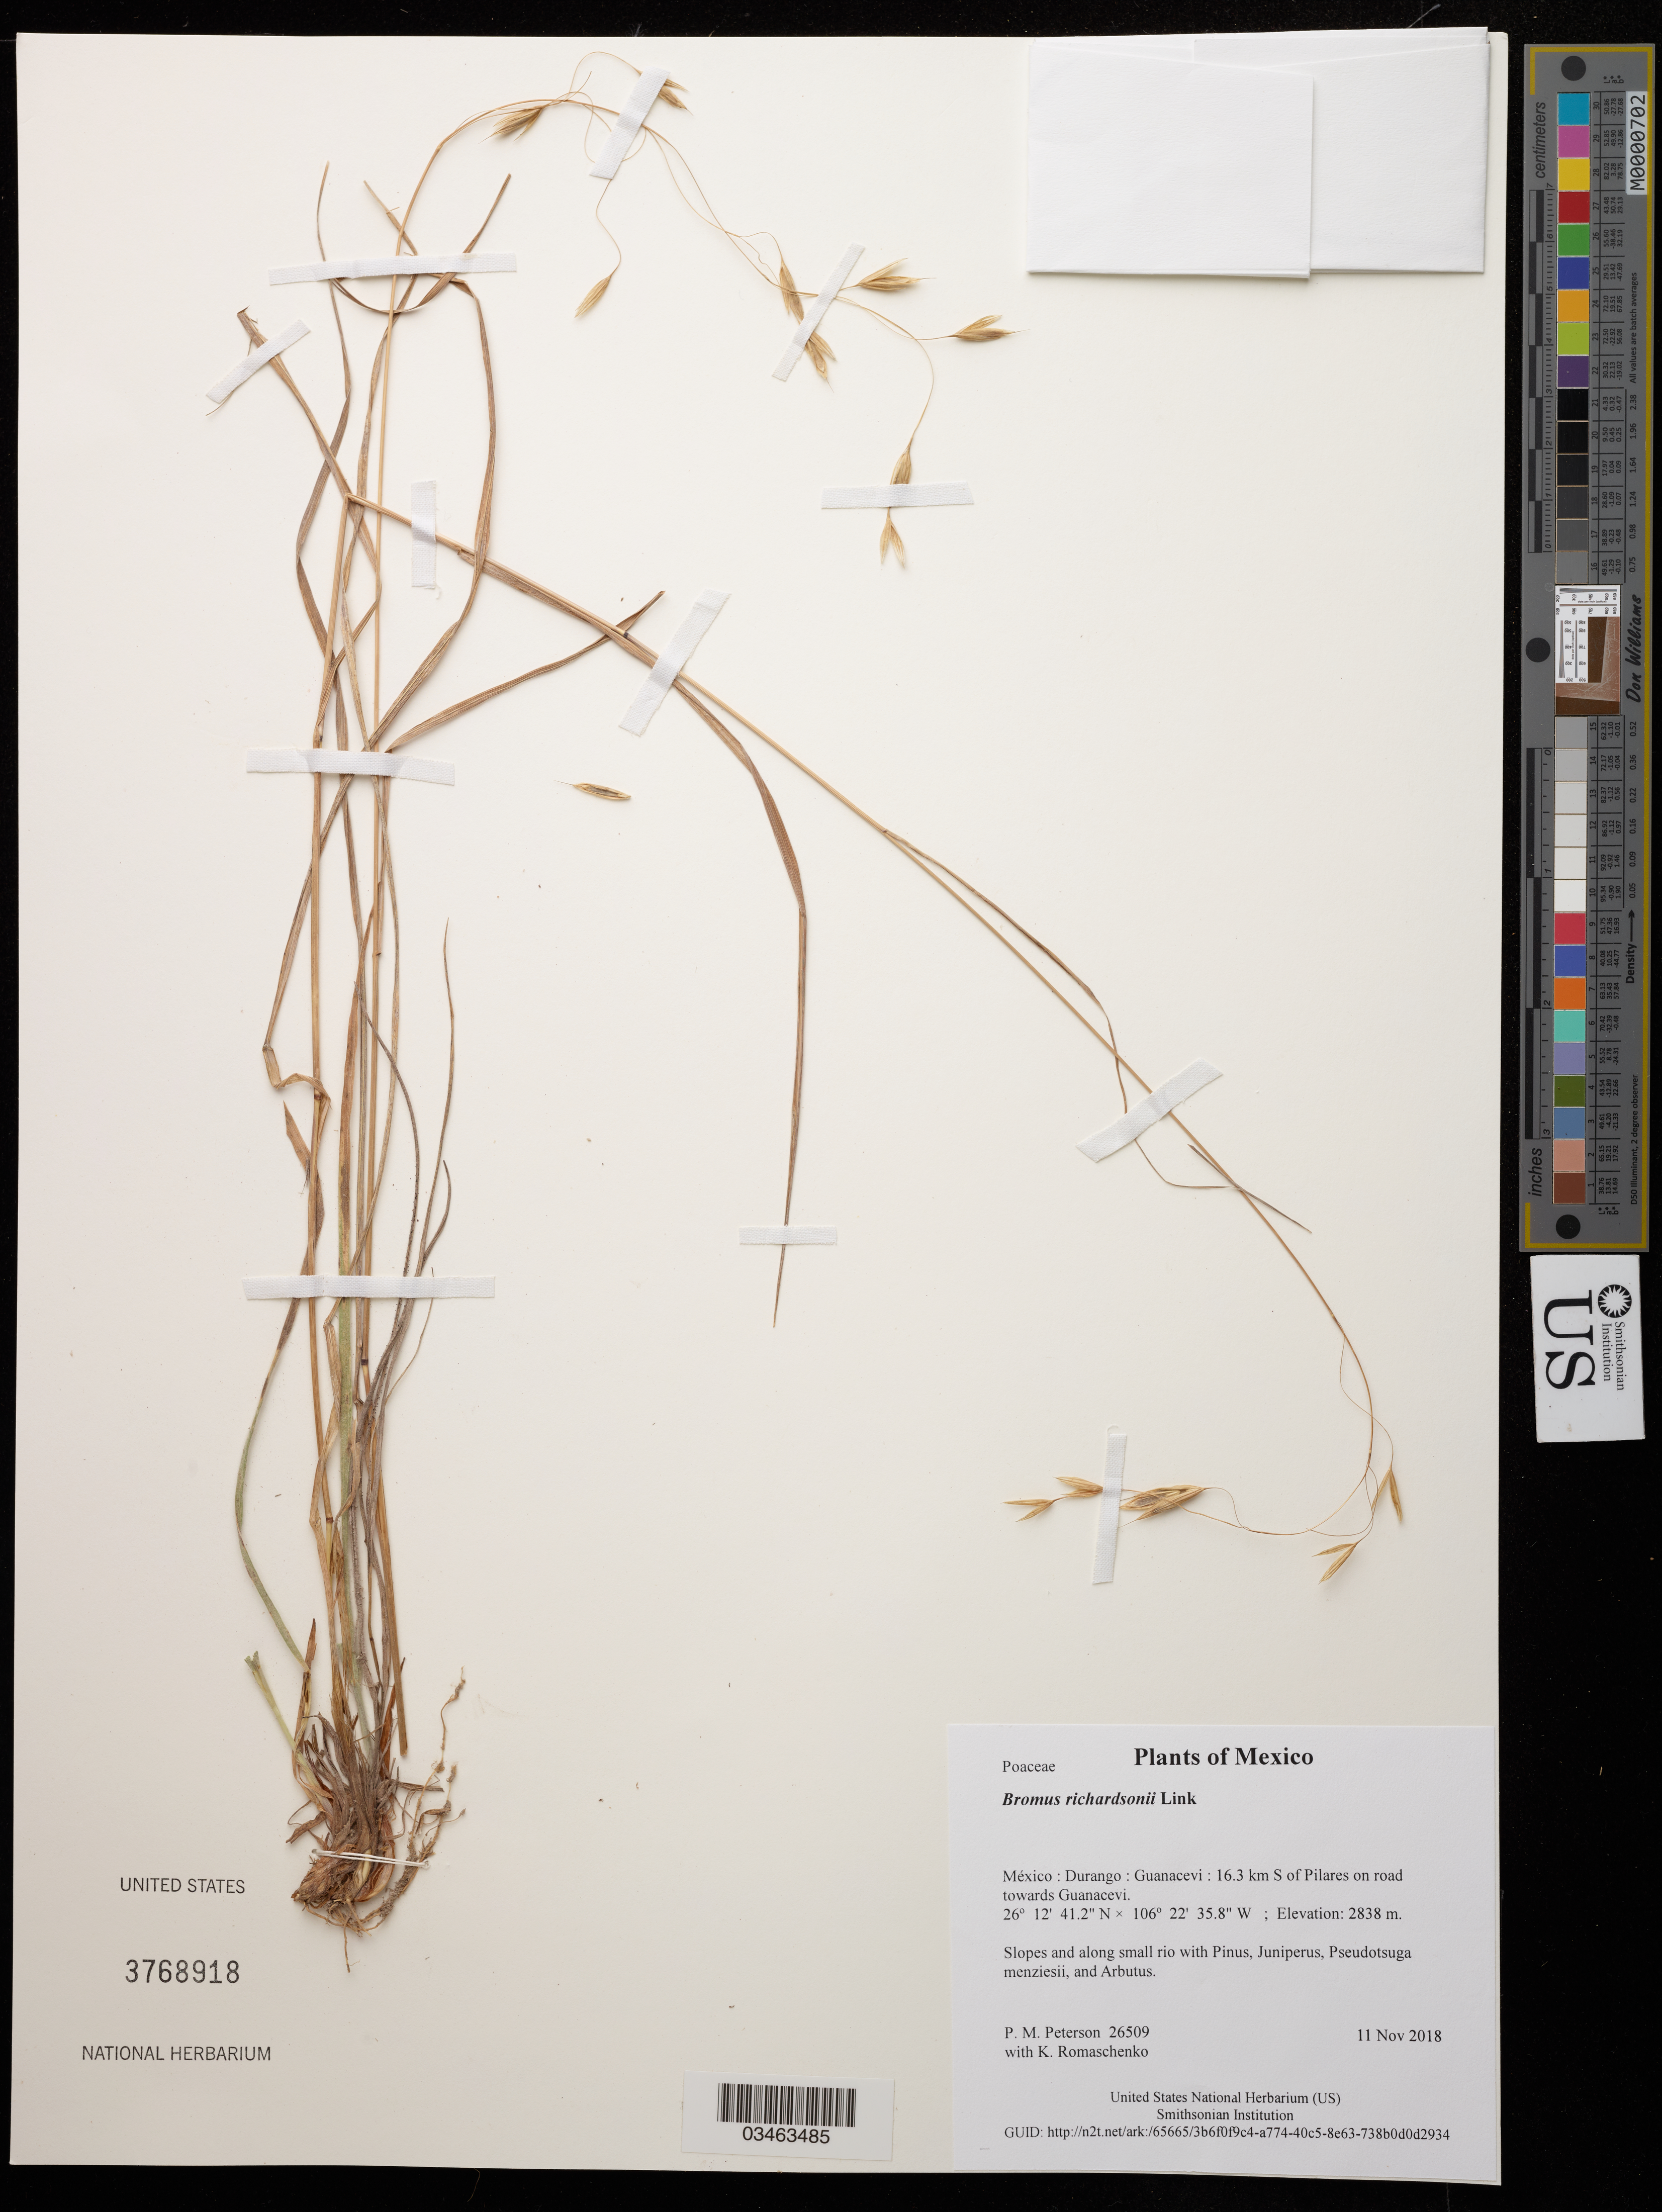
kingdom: Plantae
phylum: Tracheophyta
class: Liliopsida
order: Poales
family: Poaceae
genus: Bromus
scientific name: Bromus richardsonii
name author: Link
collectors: P. M. Peterson & K. Romaschenko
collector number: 26509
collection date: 2018-11-11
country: México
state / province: Durango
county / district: Guanacevi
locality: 16.3 km S of Pilares on road towards Guanacevi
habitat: Slopes and along small rio with Pinus, Juniperus, Pseudotsuga menziesii, and Arbutus.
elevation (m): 2838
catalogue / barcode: US 3768918